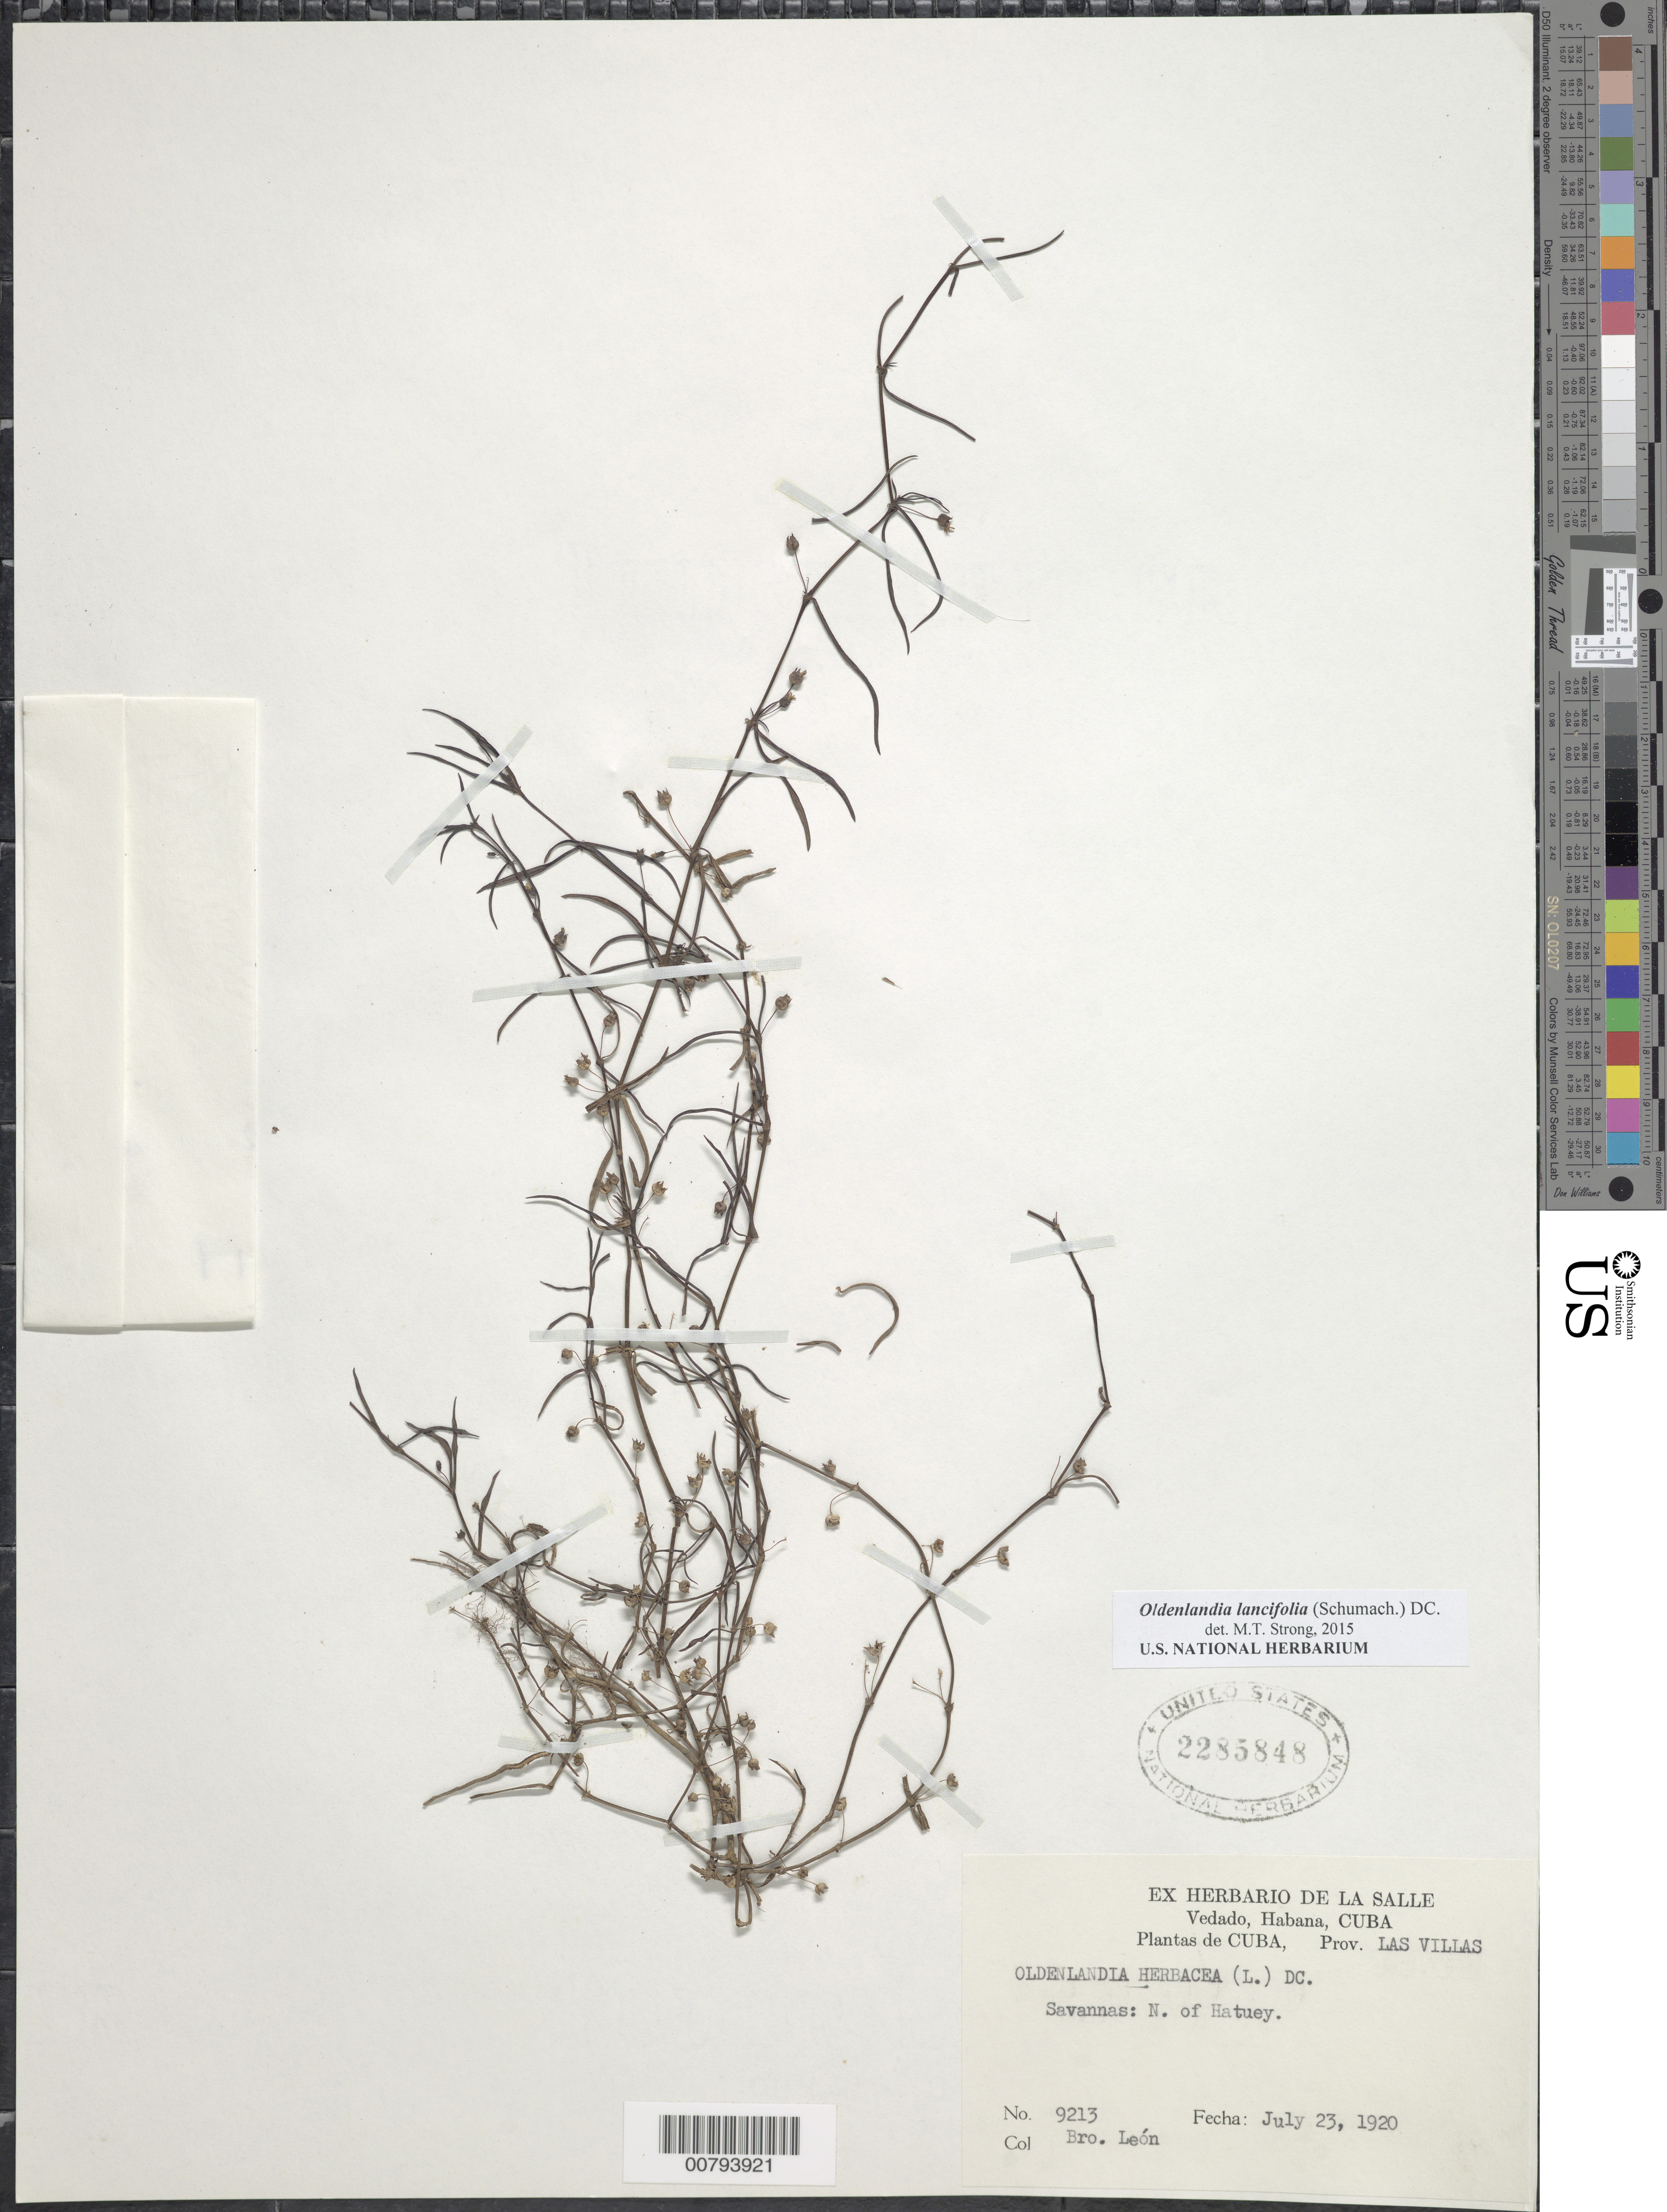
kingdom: Plantae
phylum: Tracheophyta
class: Magnoliopsida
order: Gentianales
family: Rubiaceae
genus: Oldenlandia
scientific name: Oldenlandia uniflora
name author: L.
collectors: Bro. León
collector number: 9213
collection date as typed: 23 Jul 1920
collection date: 1920-07-23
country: Cuba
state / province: Las Villas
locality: Savannas: N. of Hatuey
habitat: Savannas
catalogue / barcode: US 2285848